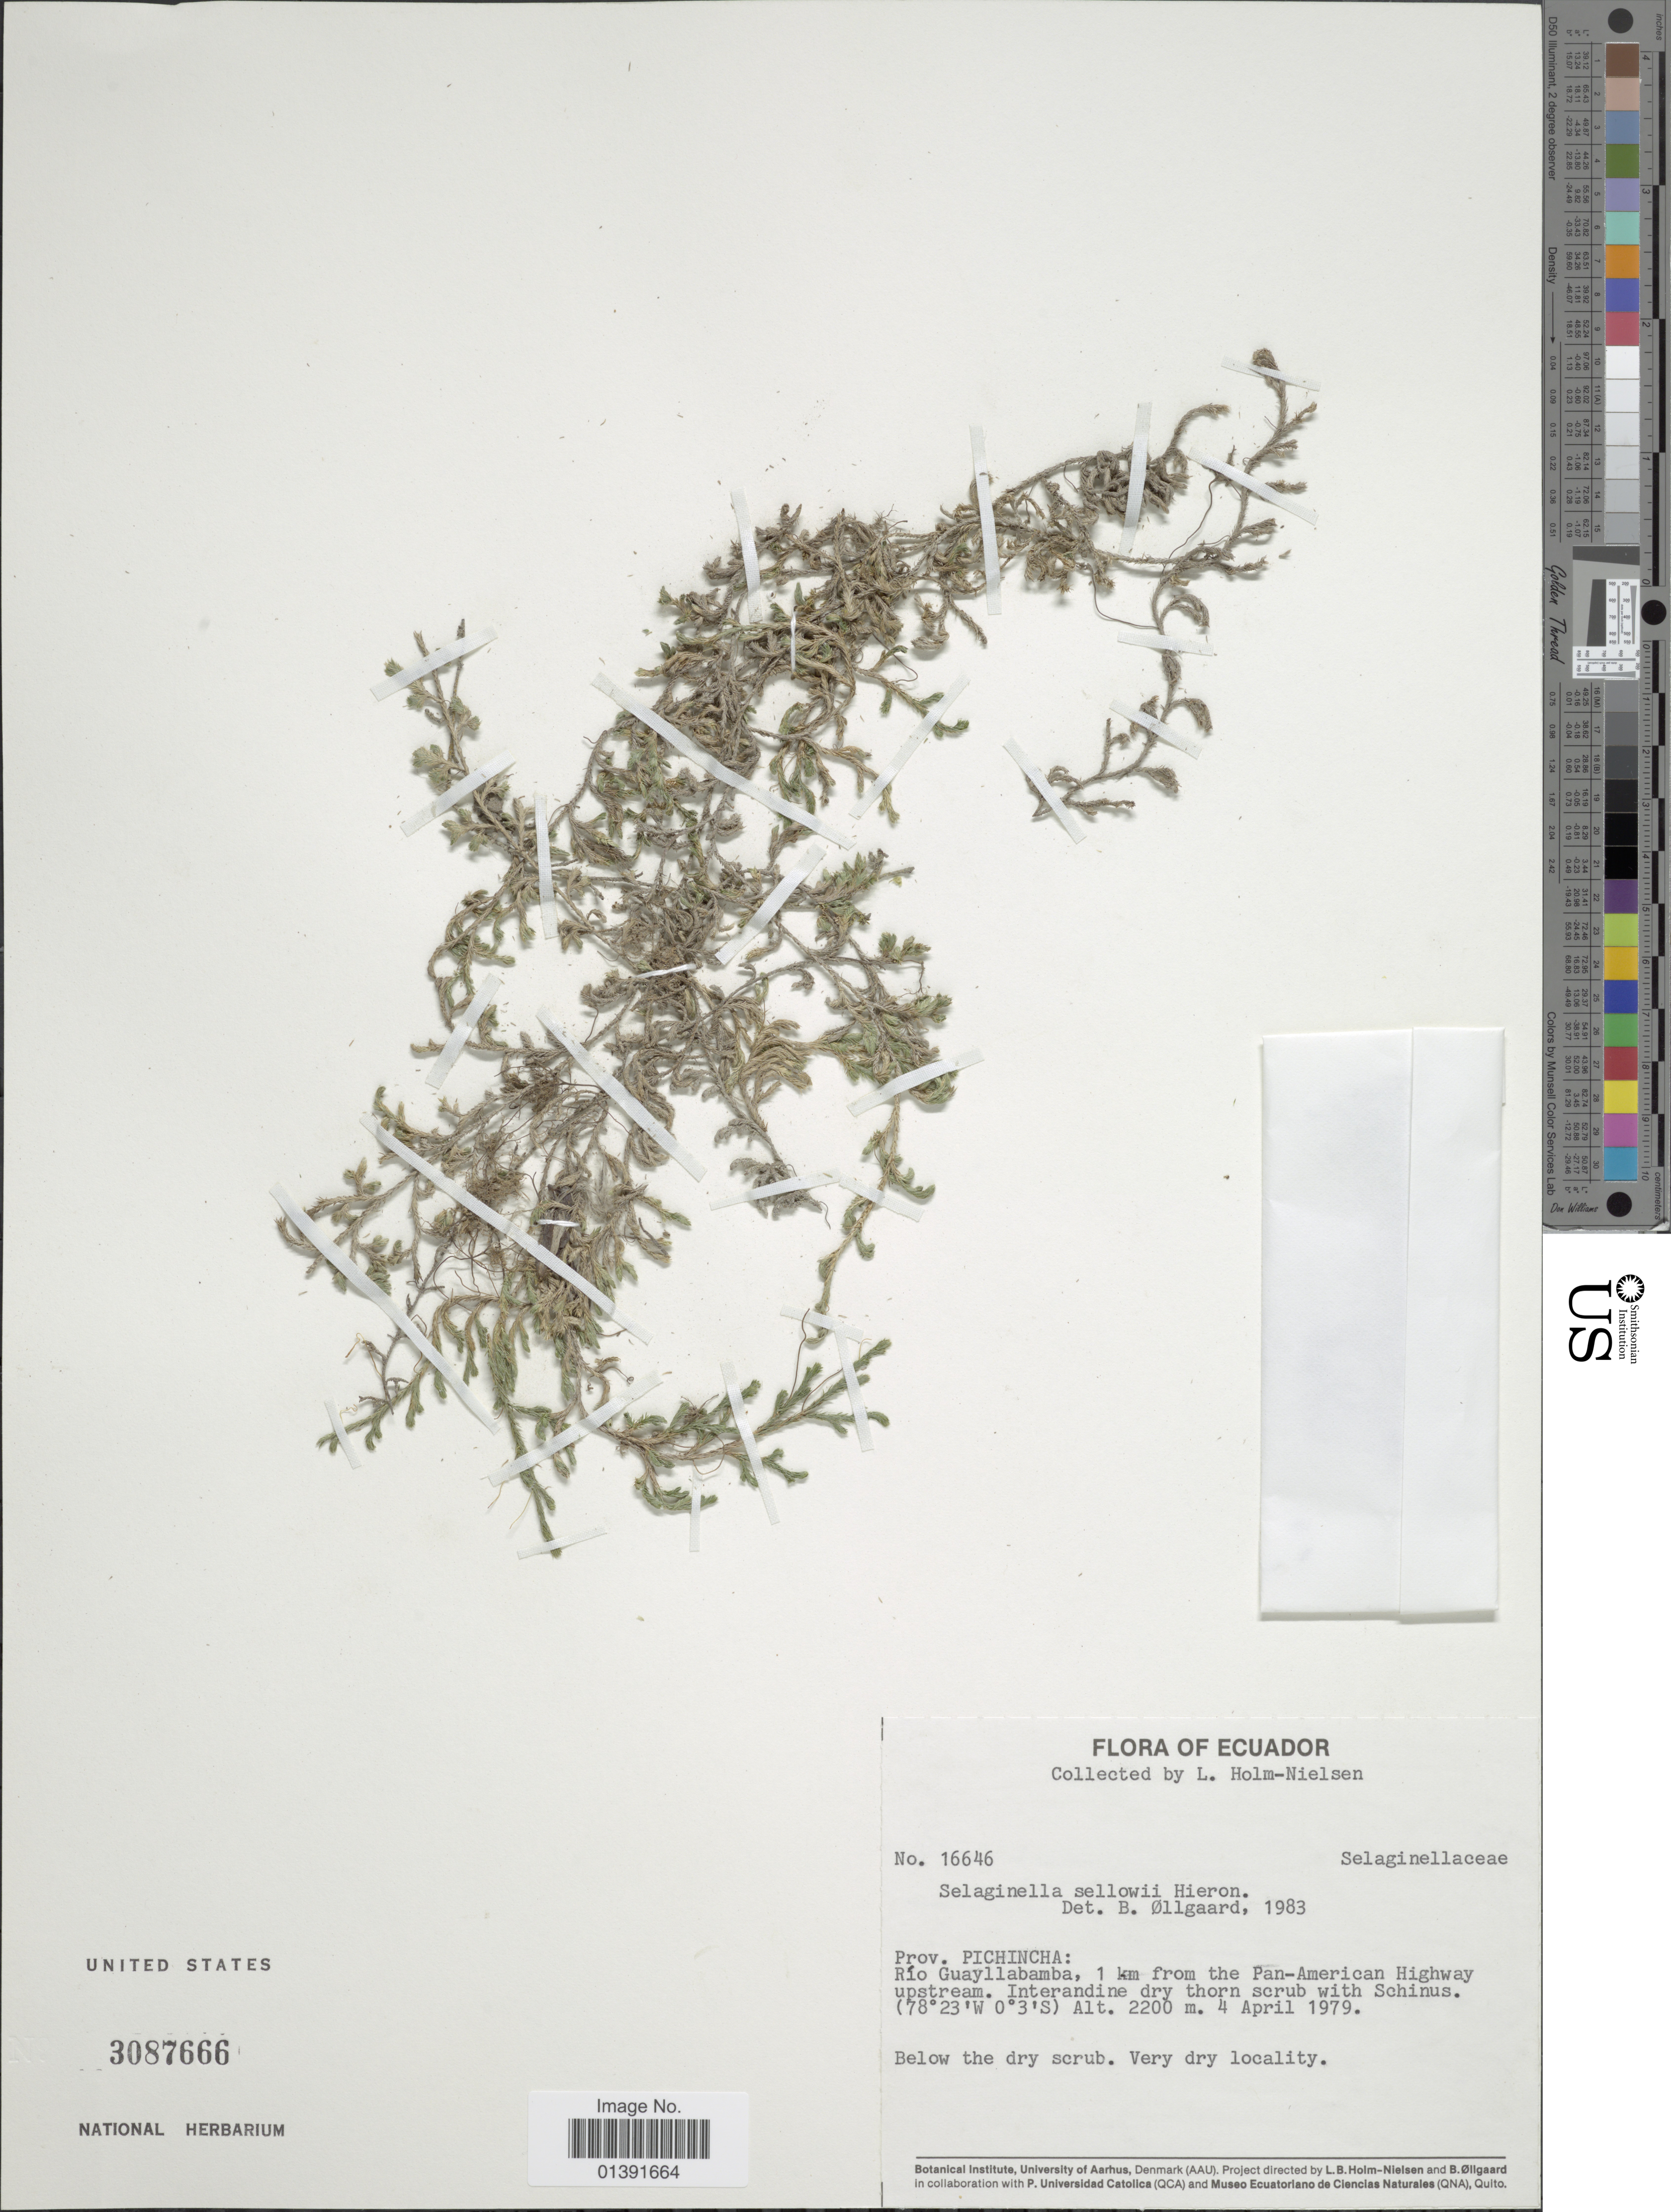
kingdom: Plantae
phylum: Tracheophyta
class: Lycopodiopsida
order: Selaginellales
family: Selaginellaceae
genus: Selaginella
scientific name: Selaginella sellowii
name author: Hieron.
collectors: L. B. Holm-Nielsen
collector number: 16646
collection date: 1979-04-04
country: Ecuador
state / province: Pichincha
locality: Rio Guayllabamba, 1 km from the Pan-American Highway upstream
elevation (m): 2200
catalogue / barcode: US 3087666